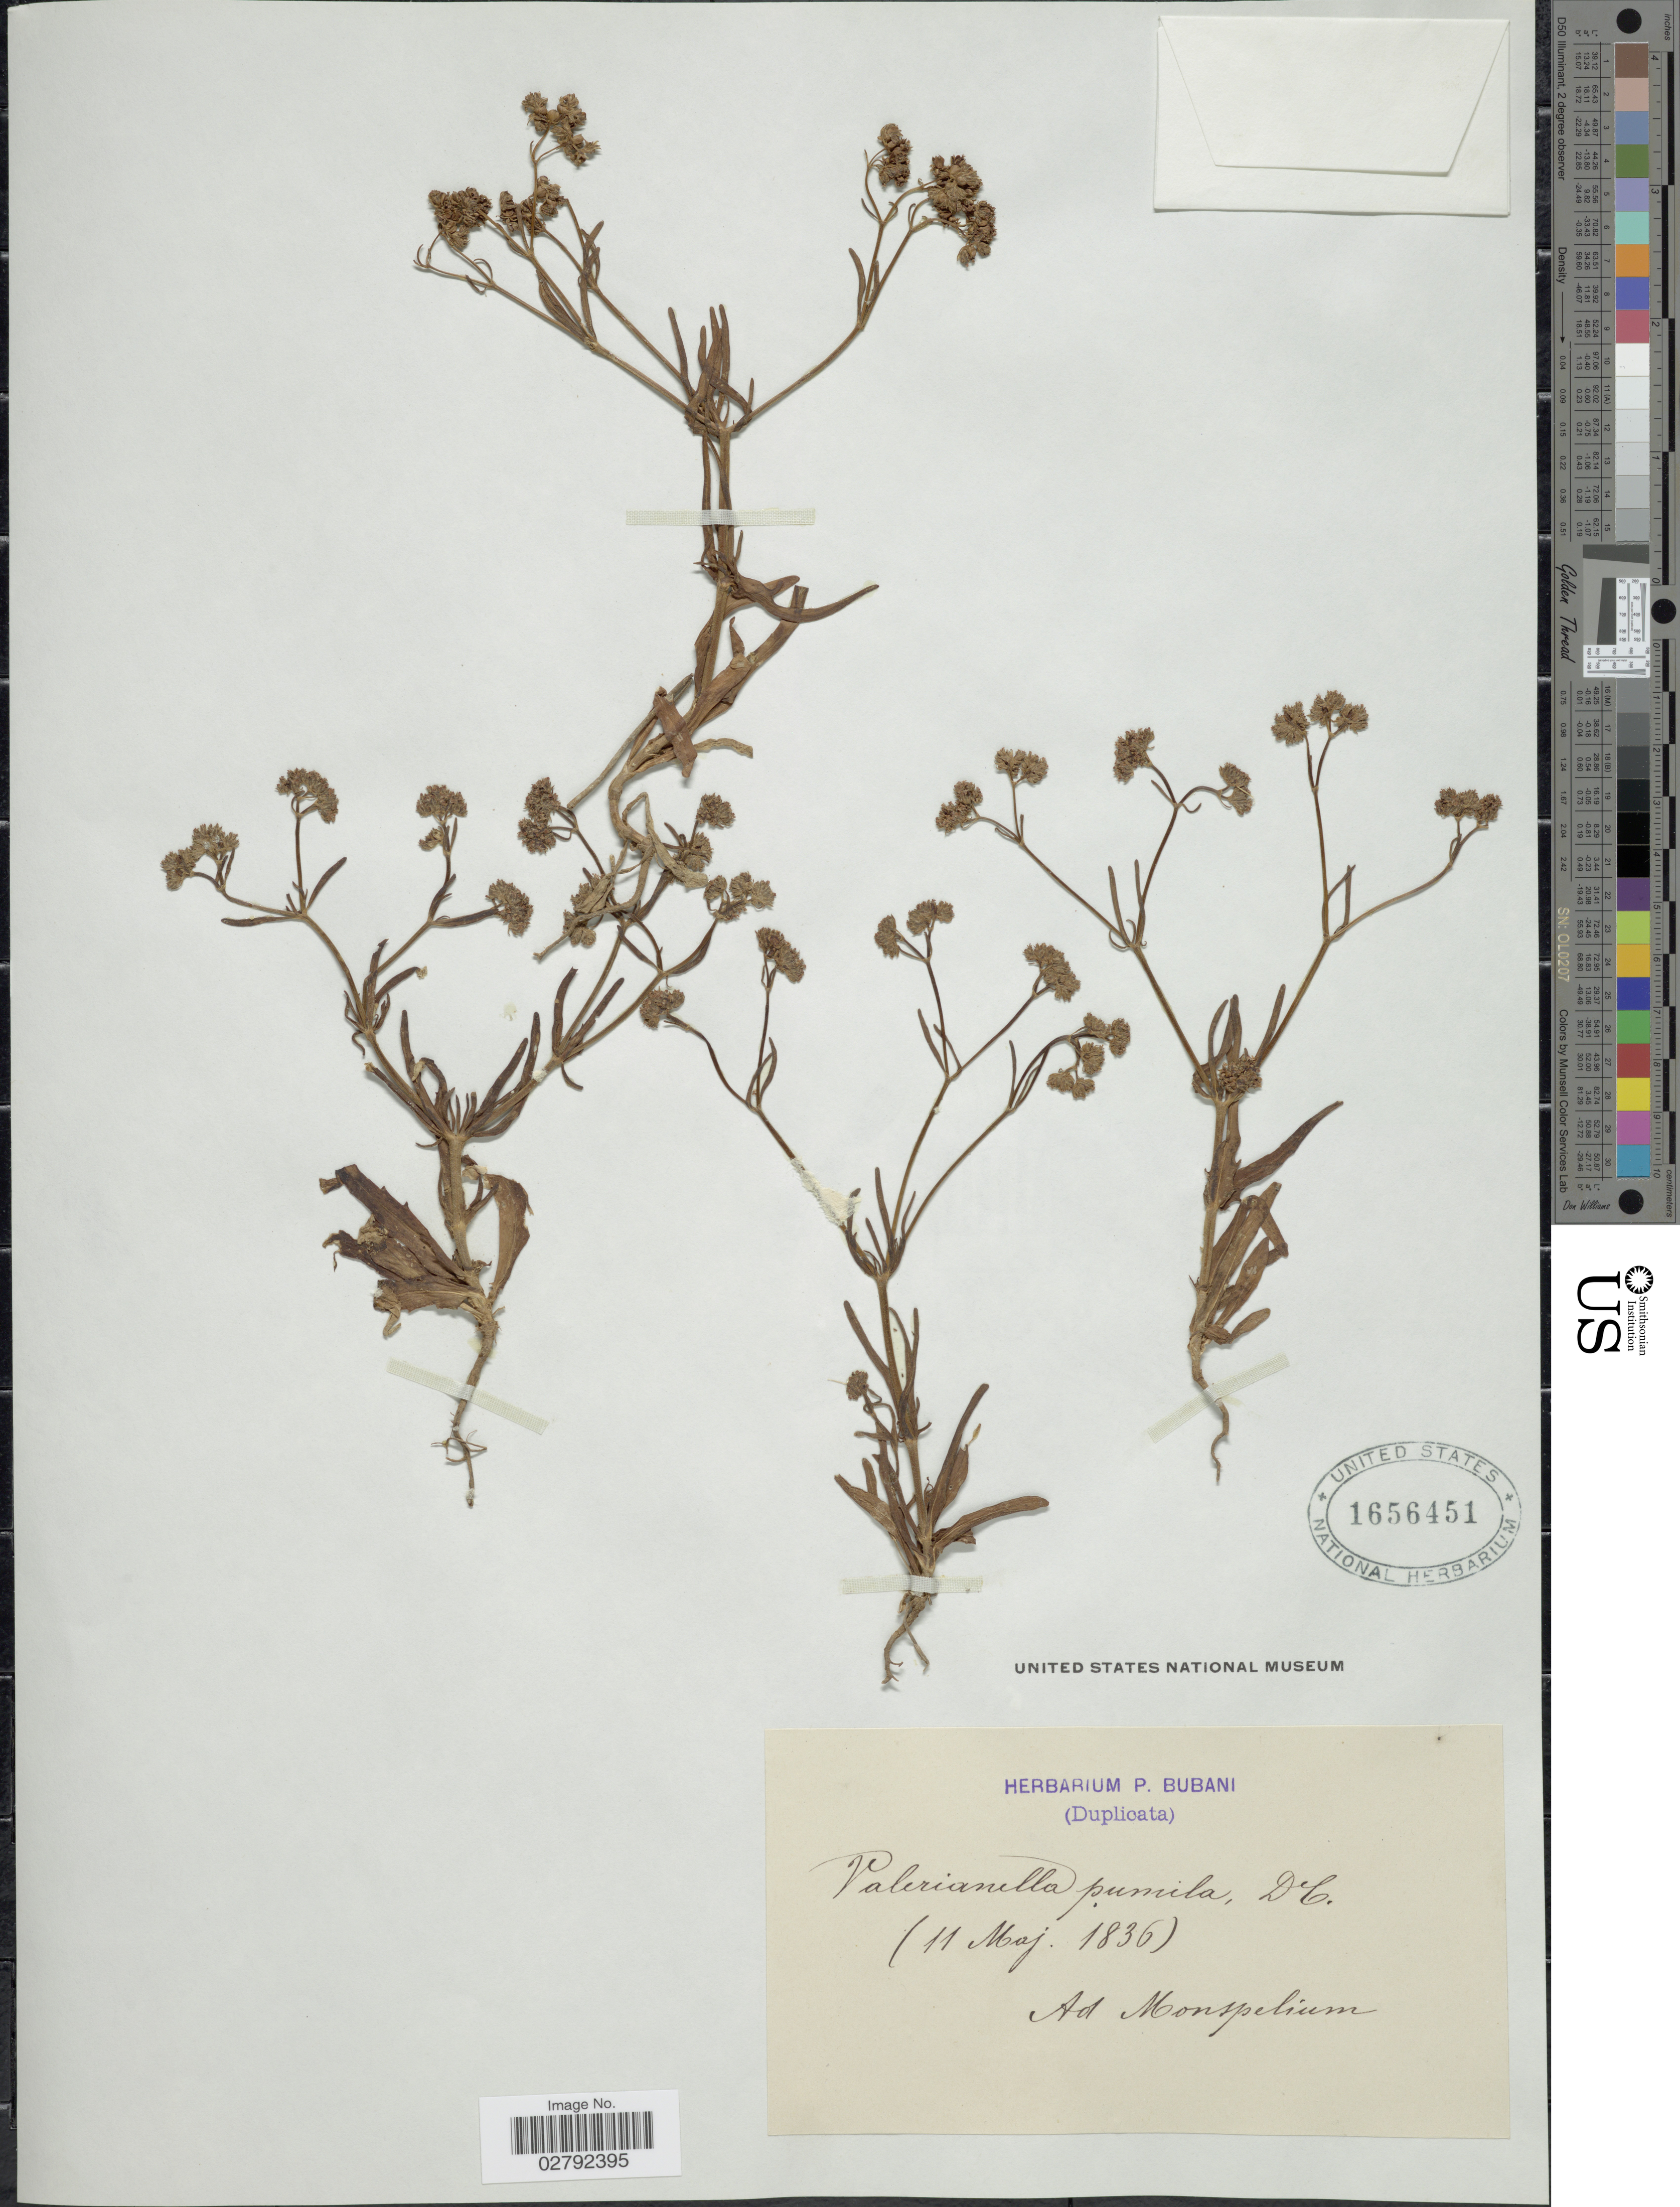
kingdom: Plantae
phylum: Tracheophyta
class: Magnoliopsida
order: Dipsacales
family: Caprifoliaceae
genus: Valerianella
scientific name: Valerianella pumila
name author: (L.) DC.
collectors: ex herb. P. Bubani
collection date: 1836-05-11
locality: Ad Monspelium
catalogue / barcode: US 1656451